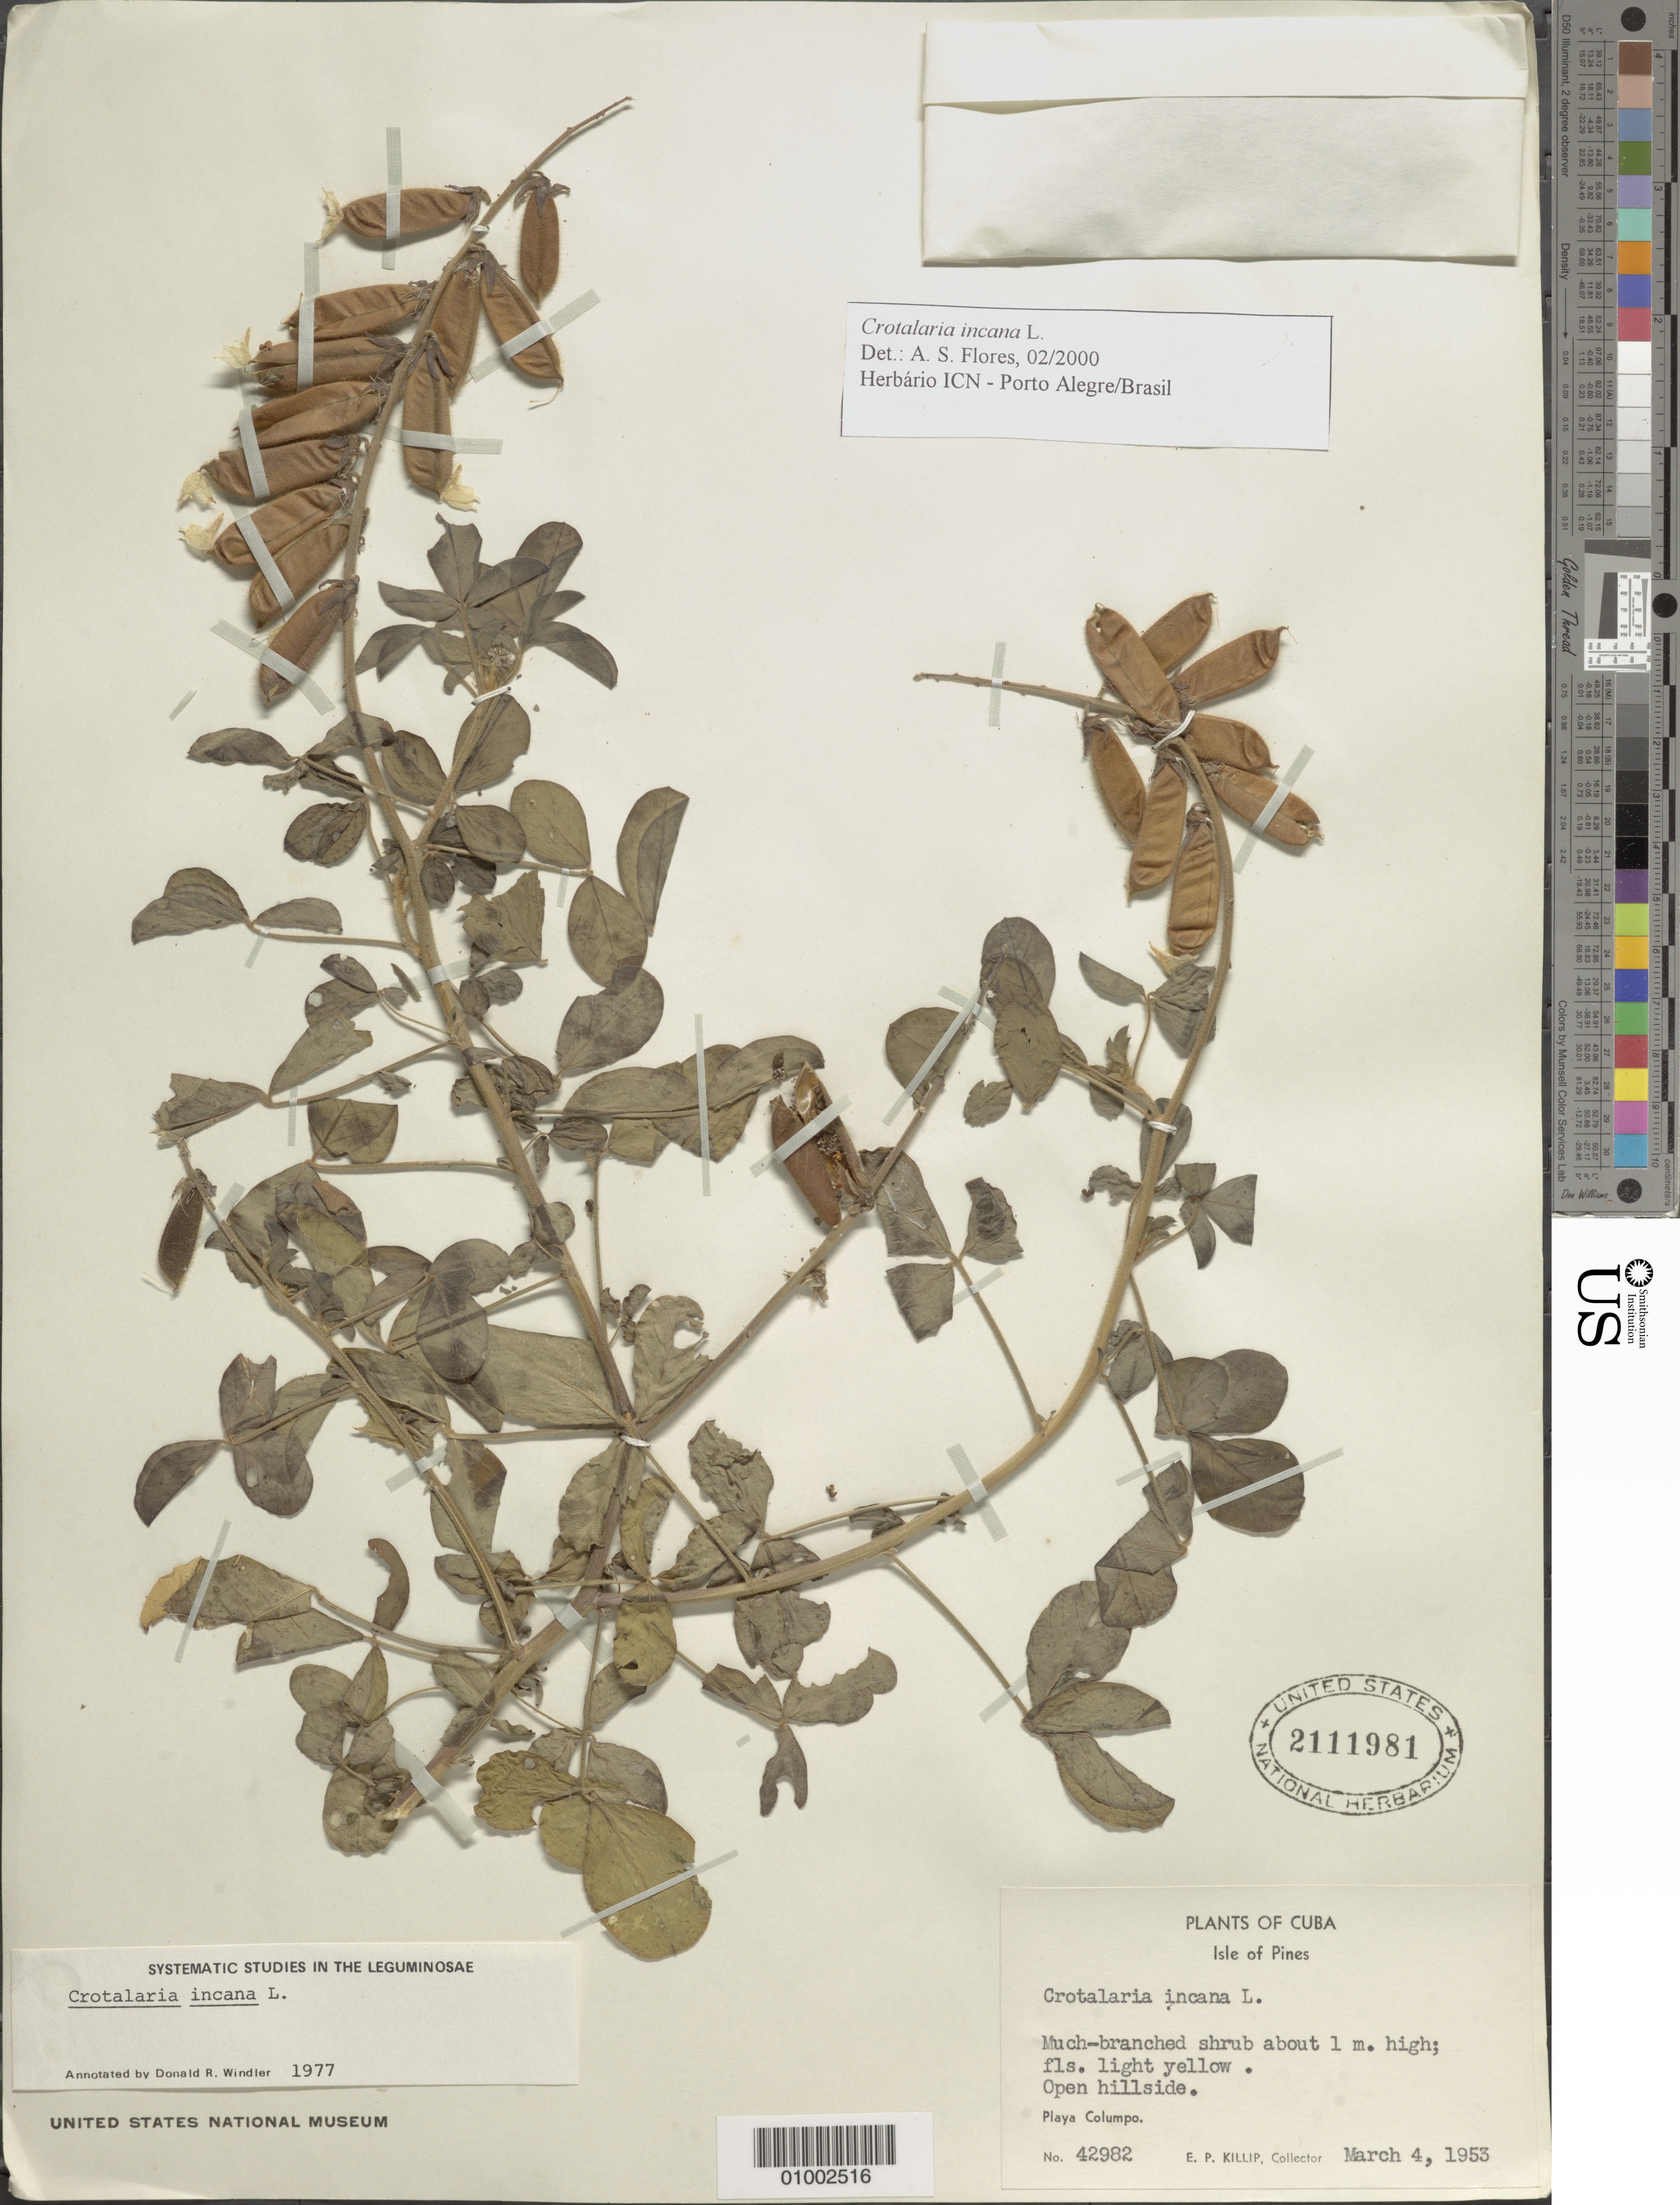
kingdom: Plantae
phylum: Tracheophyta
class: Magnoliopsida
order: Fabales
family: Fabaceae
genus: Crotalaria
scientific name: Crotalaria incana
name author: L.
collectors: E. P. Killip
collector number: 42982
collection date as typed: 04 Mar 1953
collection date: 1953-03-04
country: Cuba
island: Isla de la Juventud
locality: Playa Columpo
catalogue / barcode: US 2111981